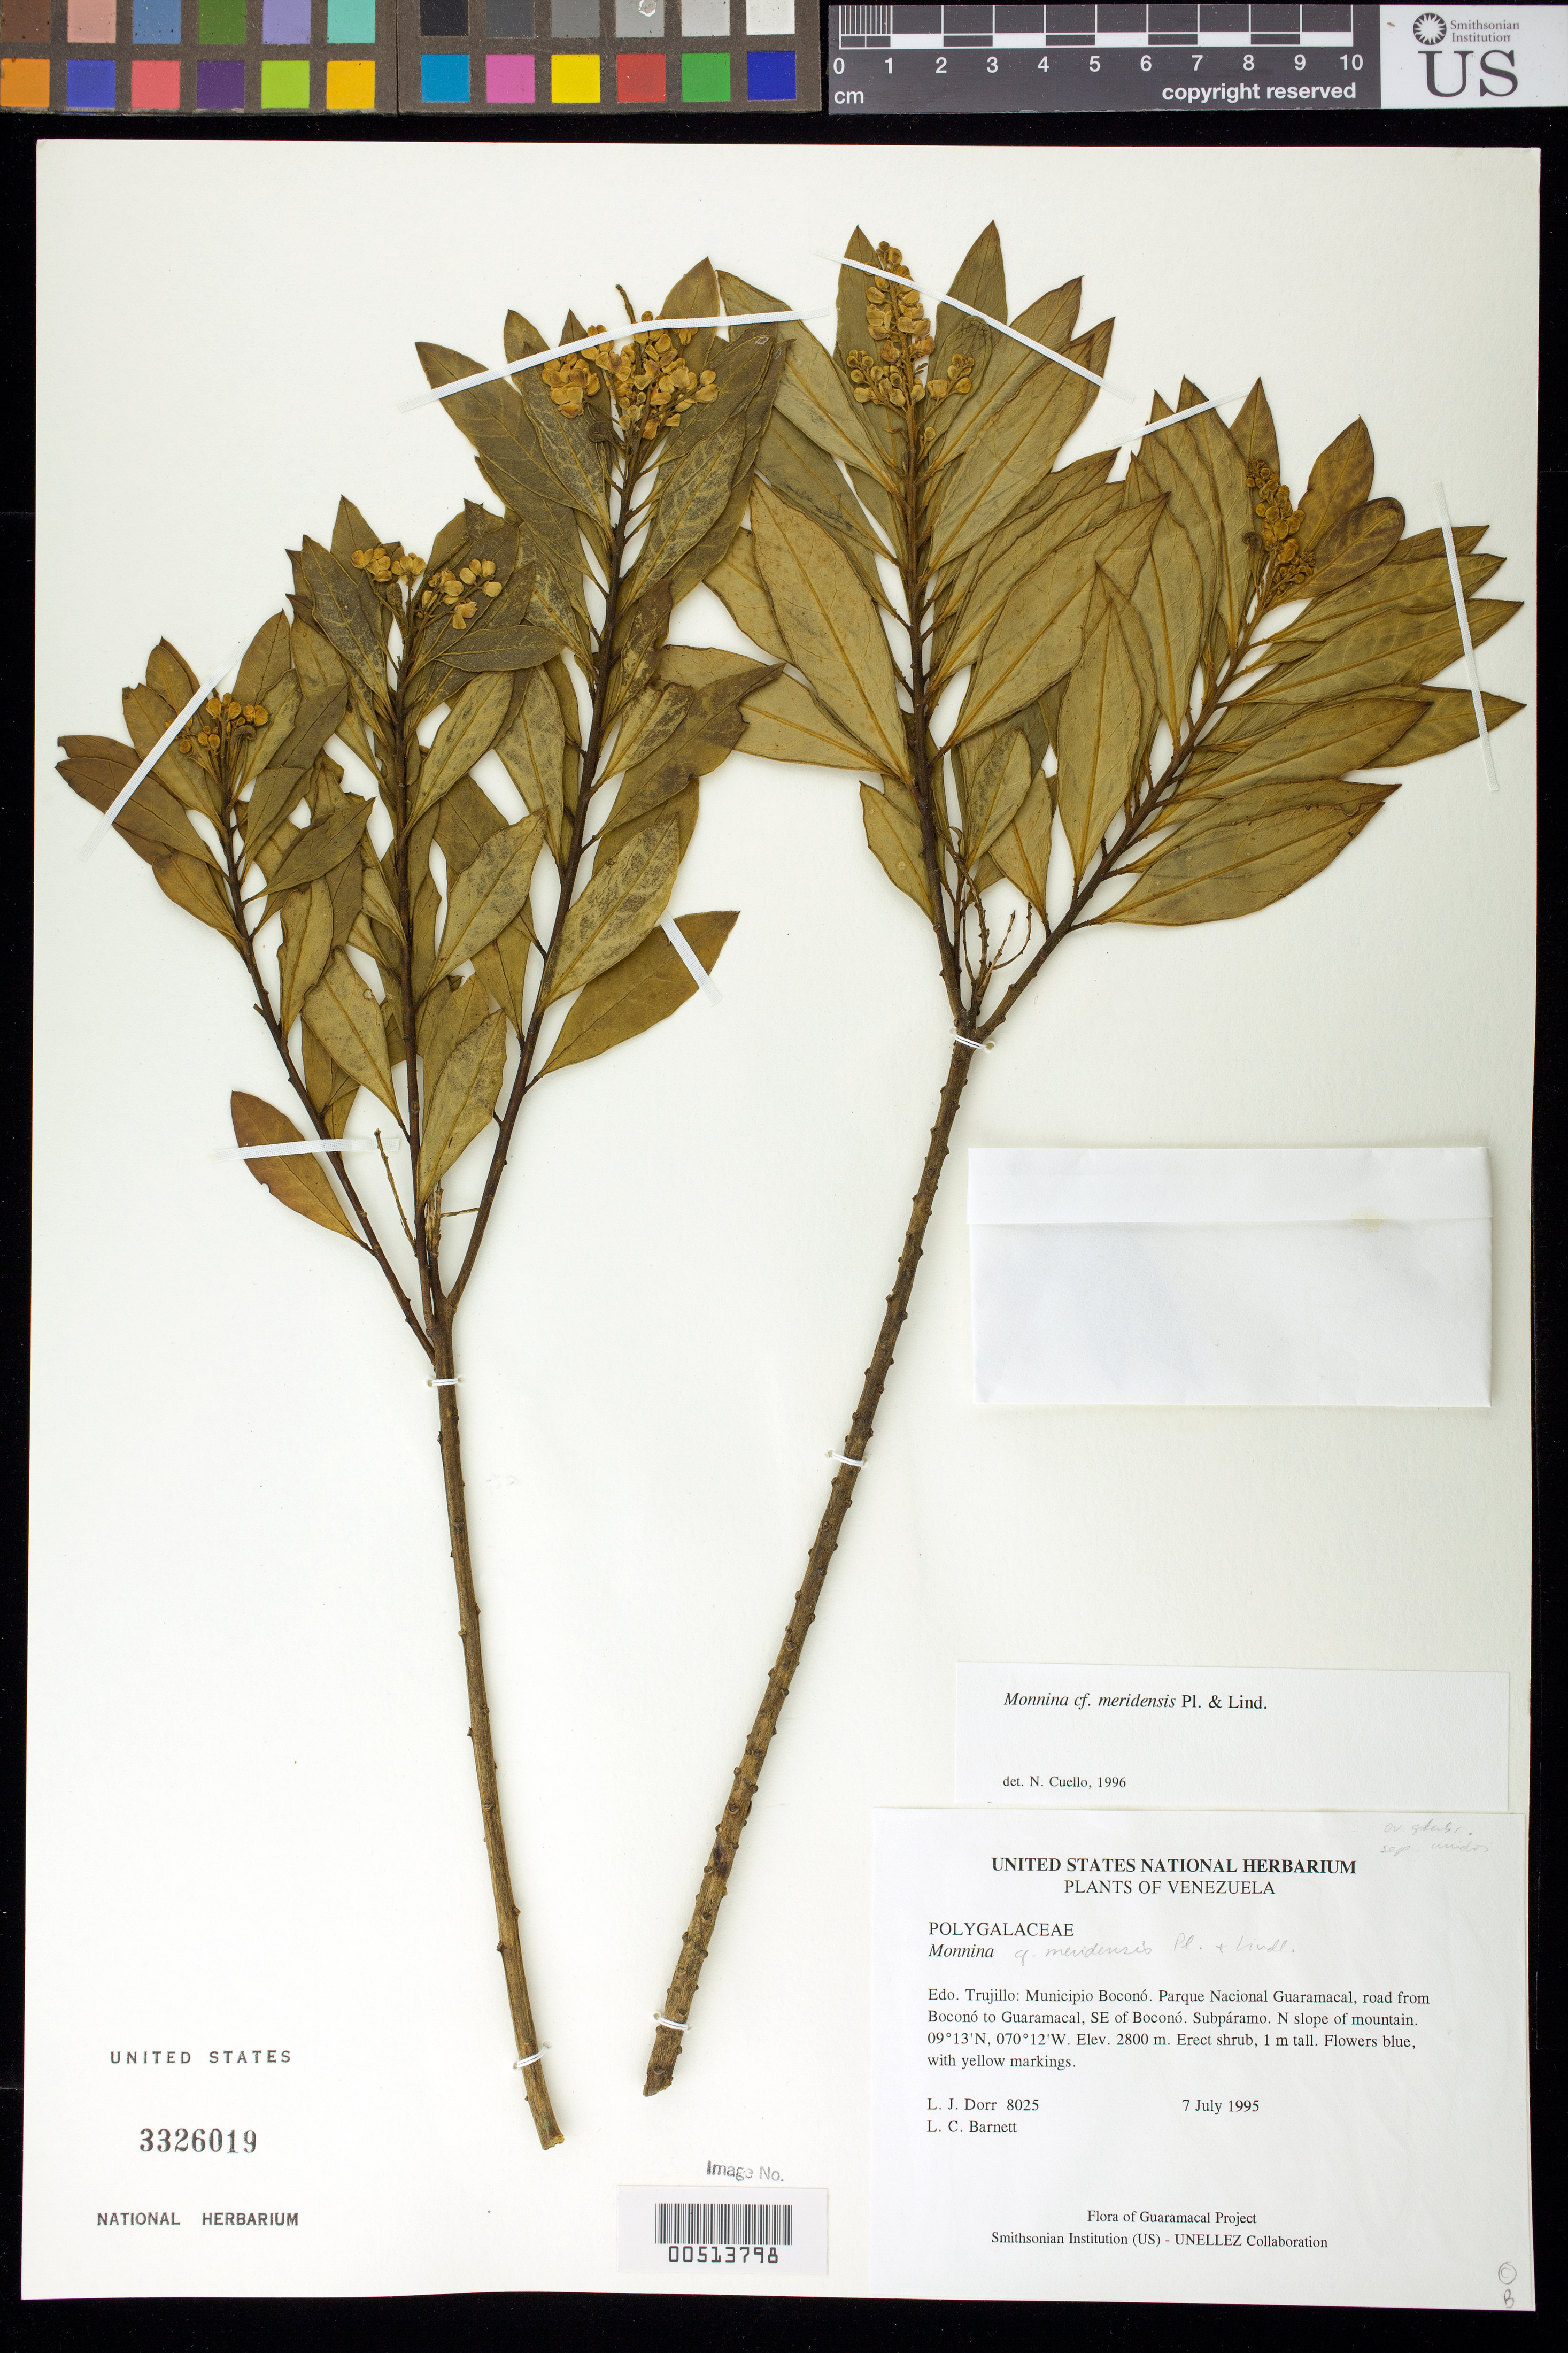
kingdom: Plantae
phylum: Tracheophyta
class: Magnoliopsida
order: Fabales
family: Polygalaceae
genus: Monnina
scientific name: Monnina meridensis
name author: Planch. & B.L. Linden ex Wedd.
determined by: Cuello, Nidia L.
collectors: L. J. Dorr & L. C. Barnett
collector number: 8025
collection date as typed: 07 Jul 1995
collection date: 1995-07-07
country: Venezuela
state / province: Trujillo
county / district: Boconó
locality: Parque Nacional Guaramacal, road from Boconó to Guaramacal, SE of Boconó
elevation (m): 2800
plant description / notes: PORT, US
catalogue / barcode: US 3326019